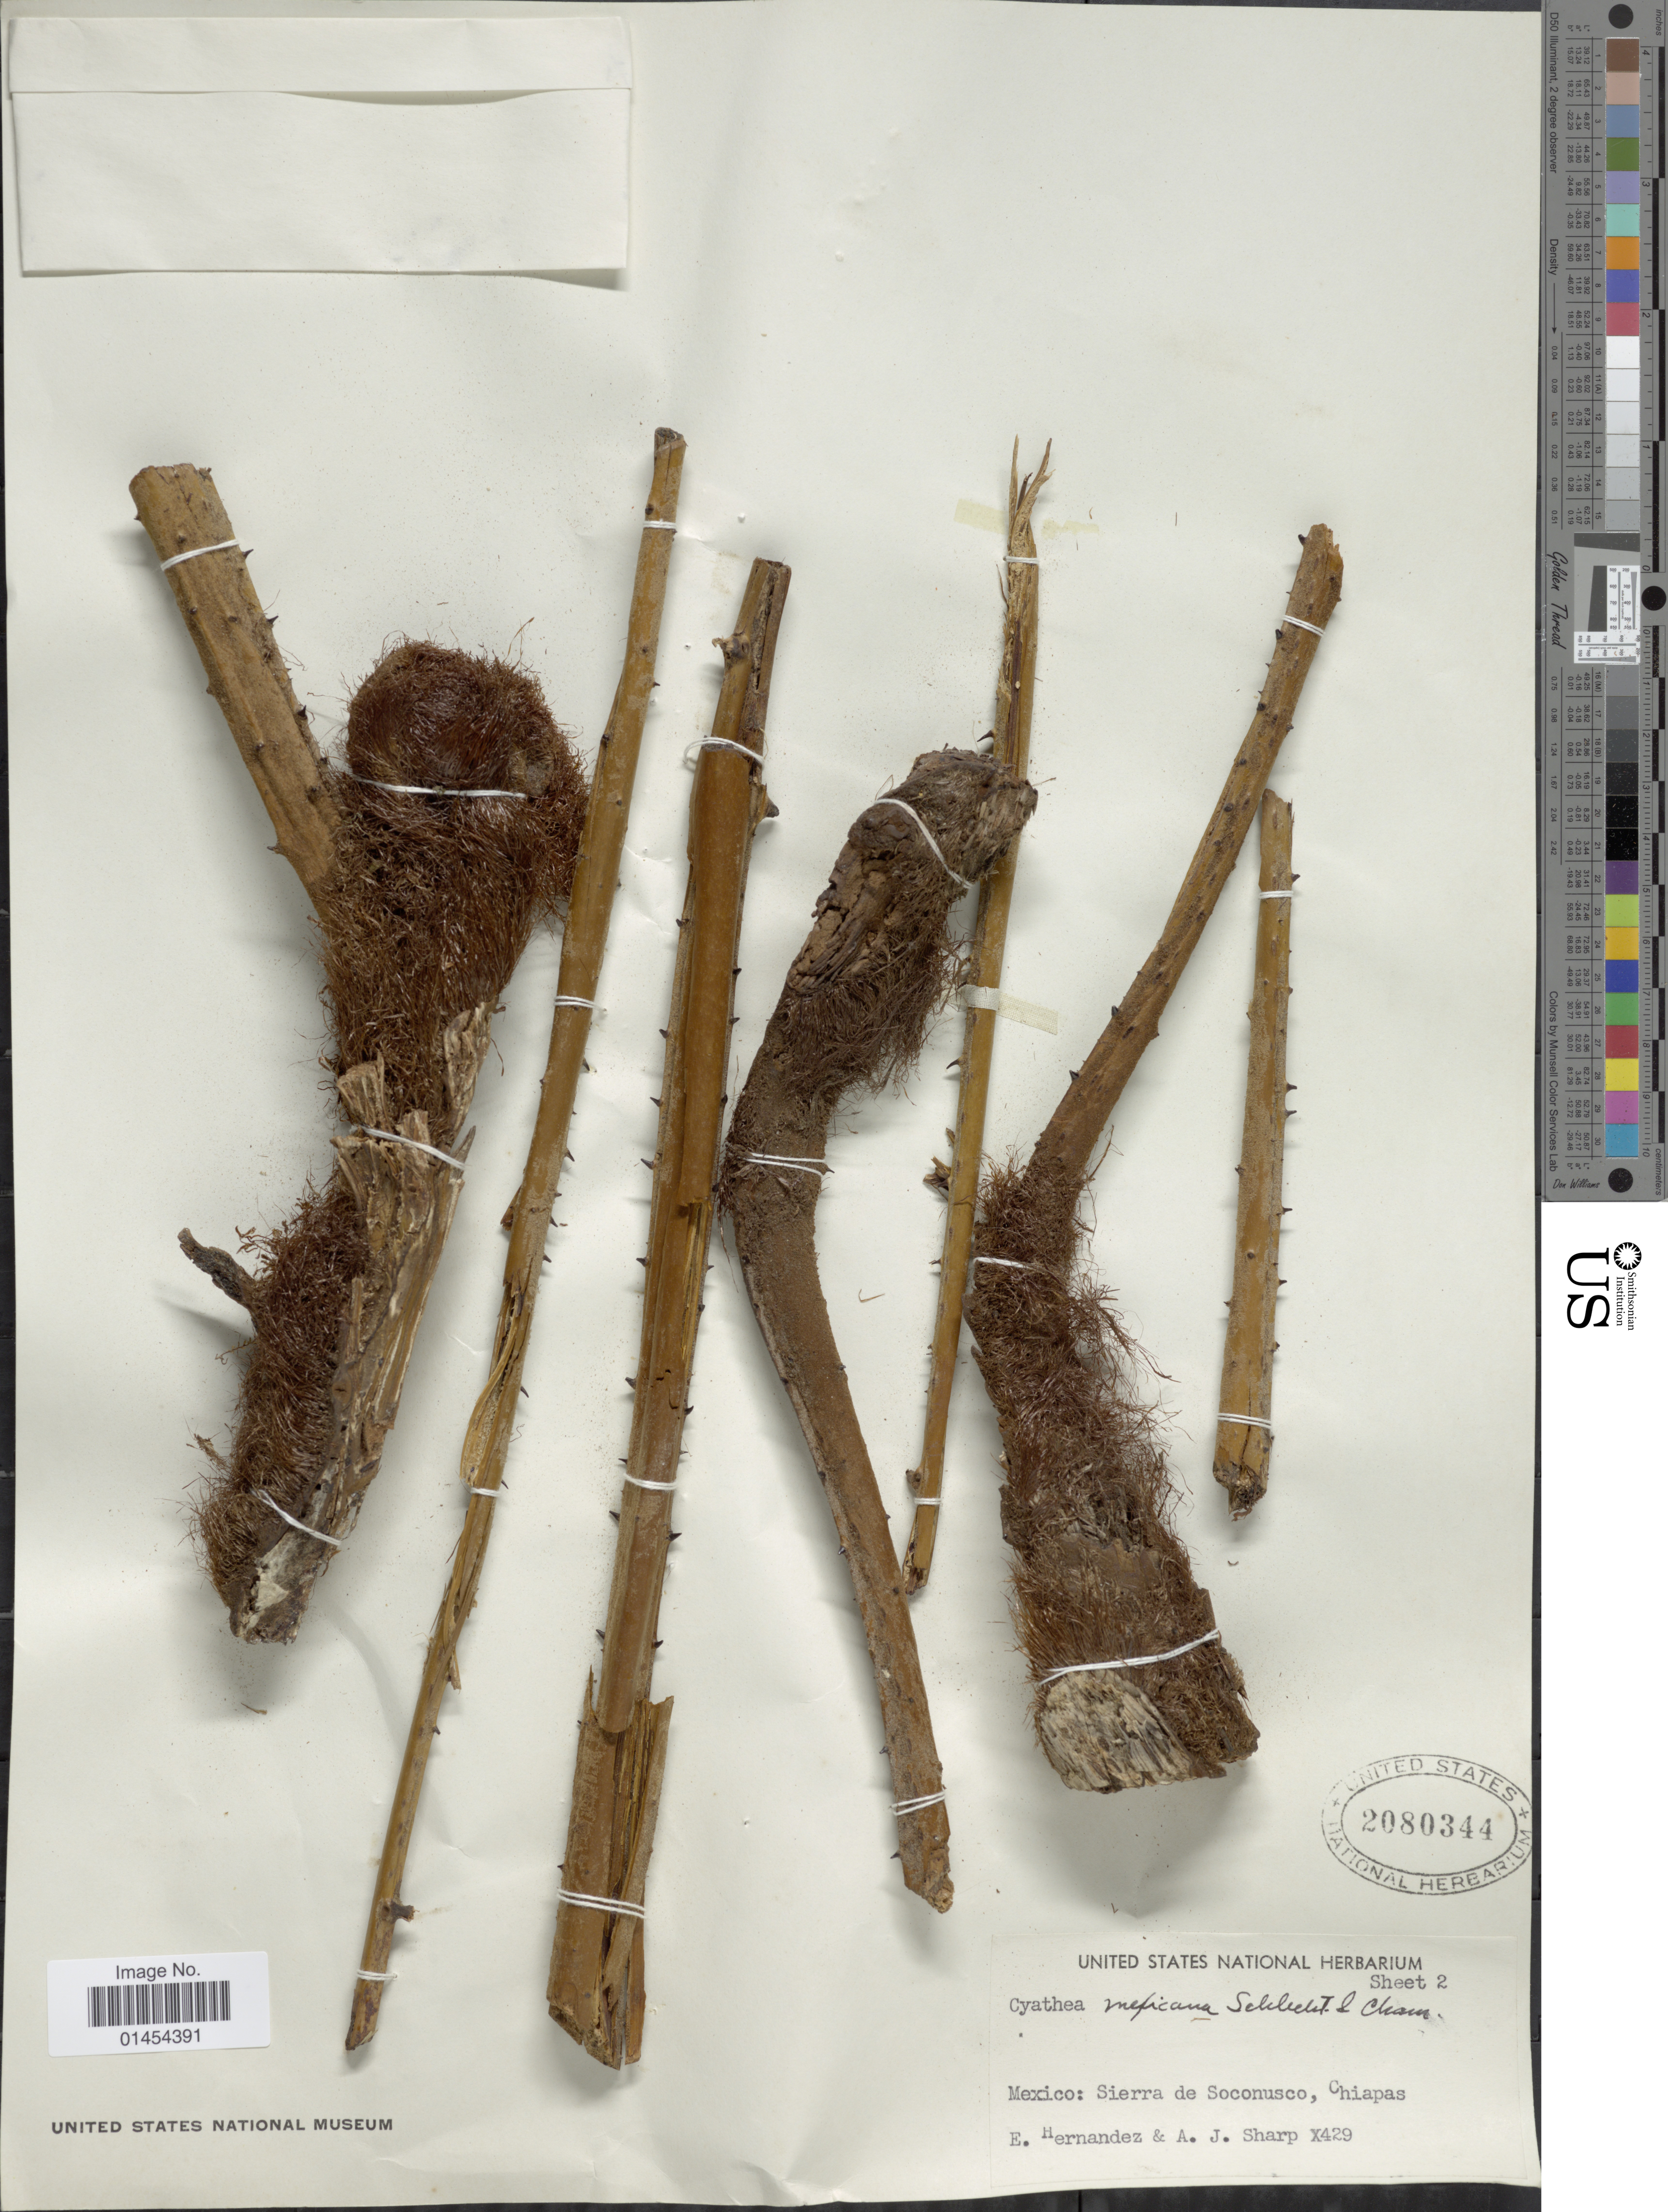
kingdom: Plantae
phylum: Tracheophyta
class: Polypodiopsida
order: Cyatheales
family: Cyatheaceae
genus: Alsophila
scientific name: Alsophila firma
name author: (Baker) D.S. Conant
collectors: E. Hernández & A. J. Sharp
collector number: X429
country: Mexico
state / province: Chiapas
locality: Sierra de Soconusco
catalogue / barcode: US 2080344